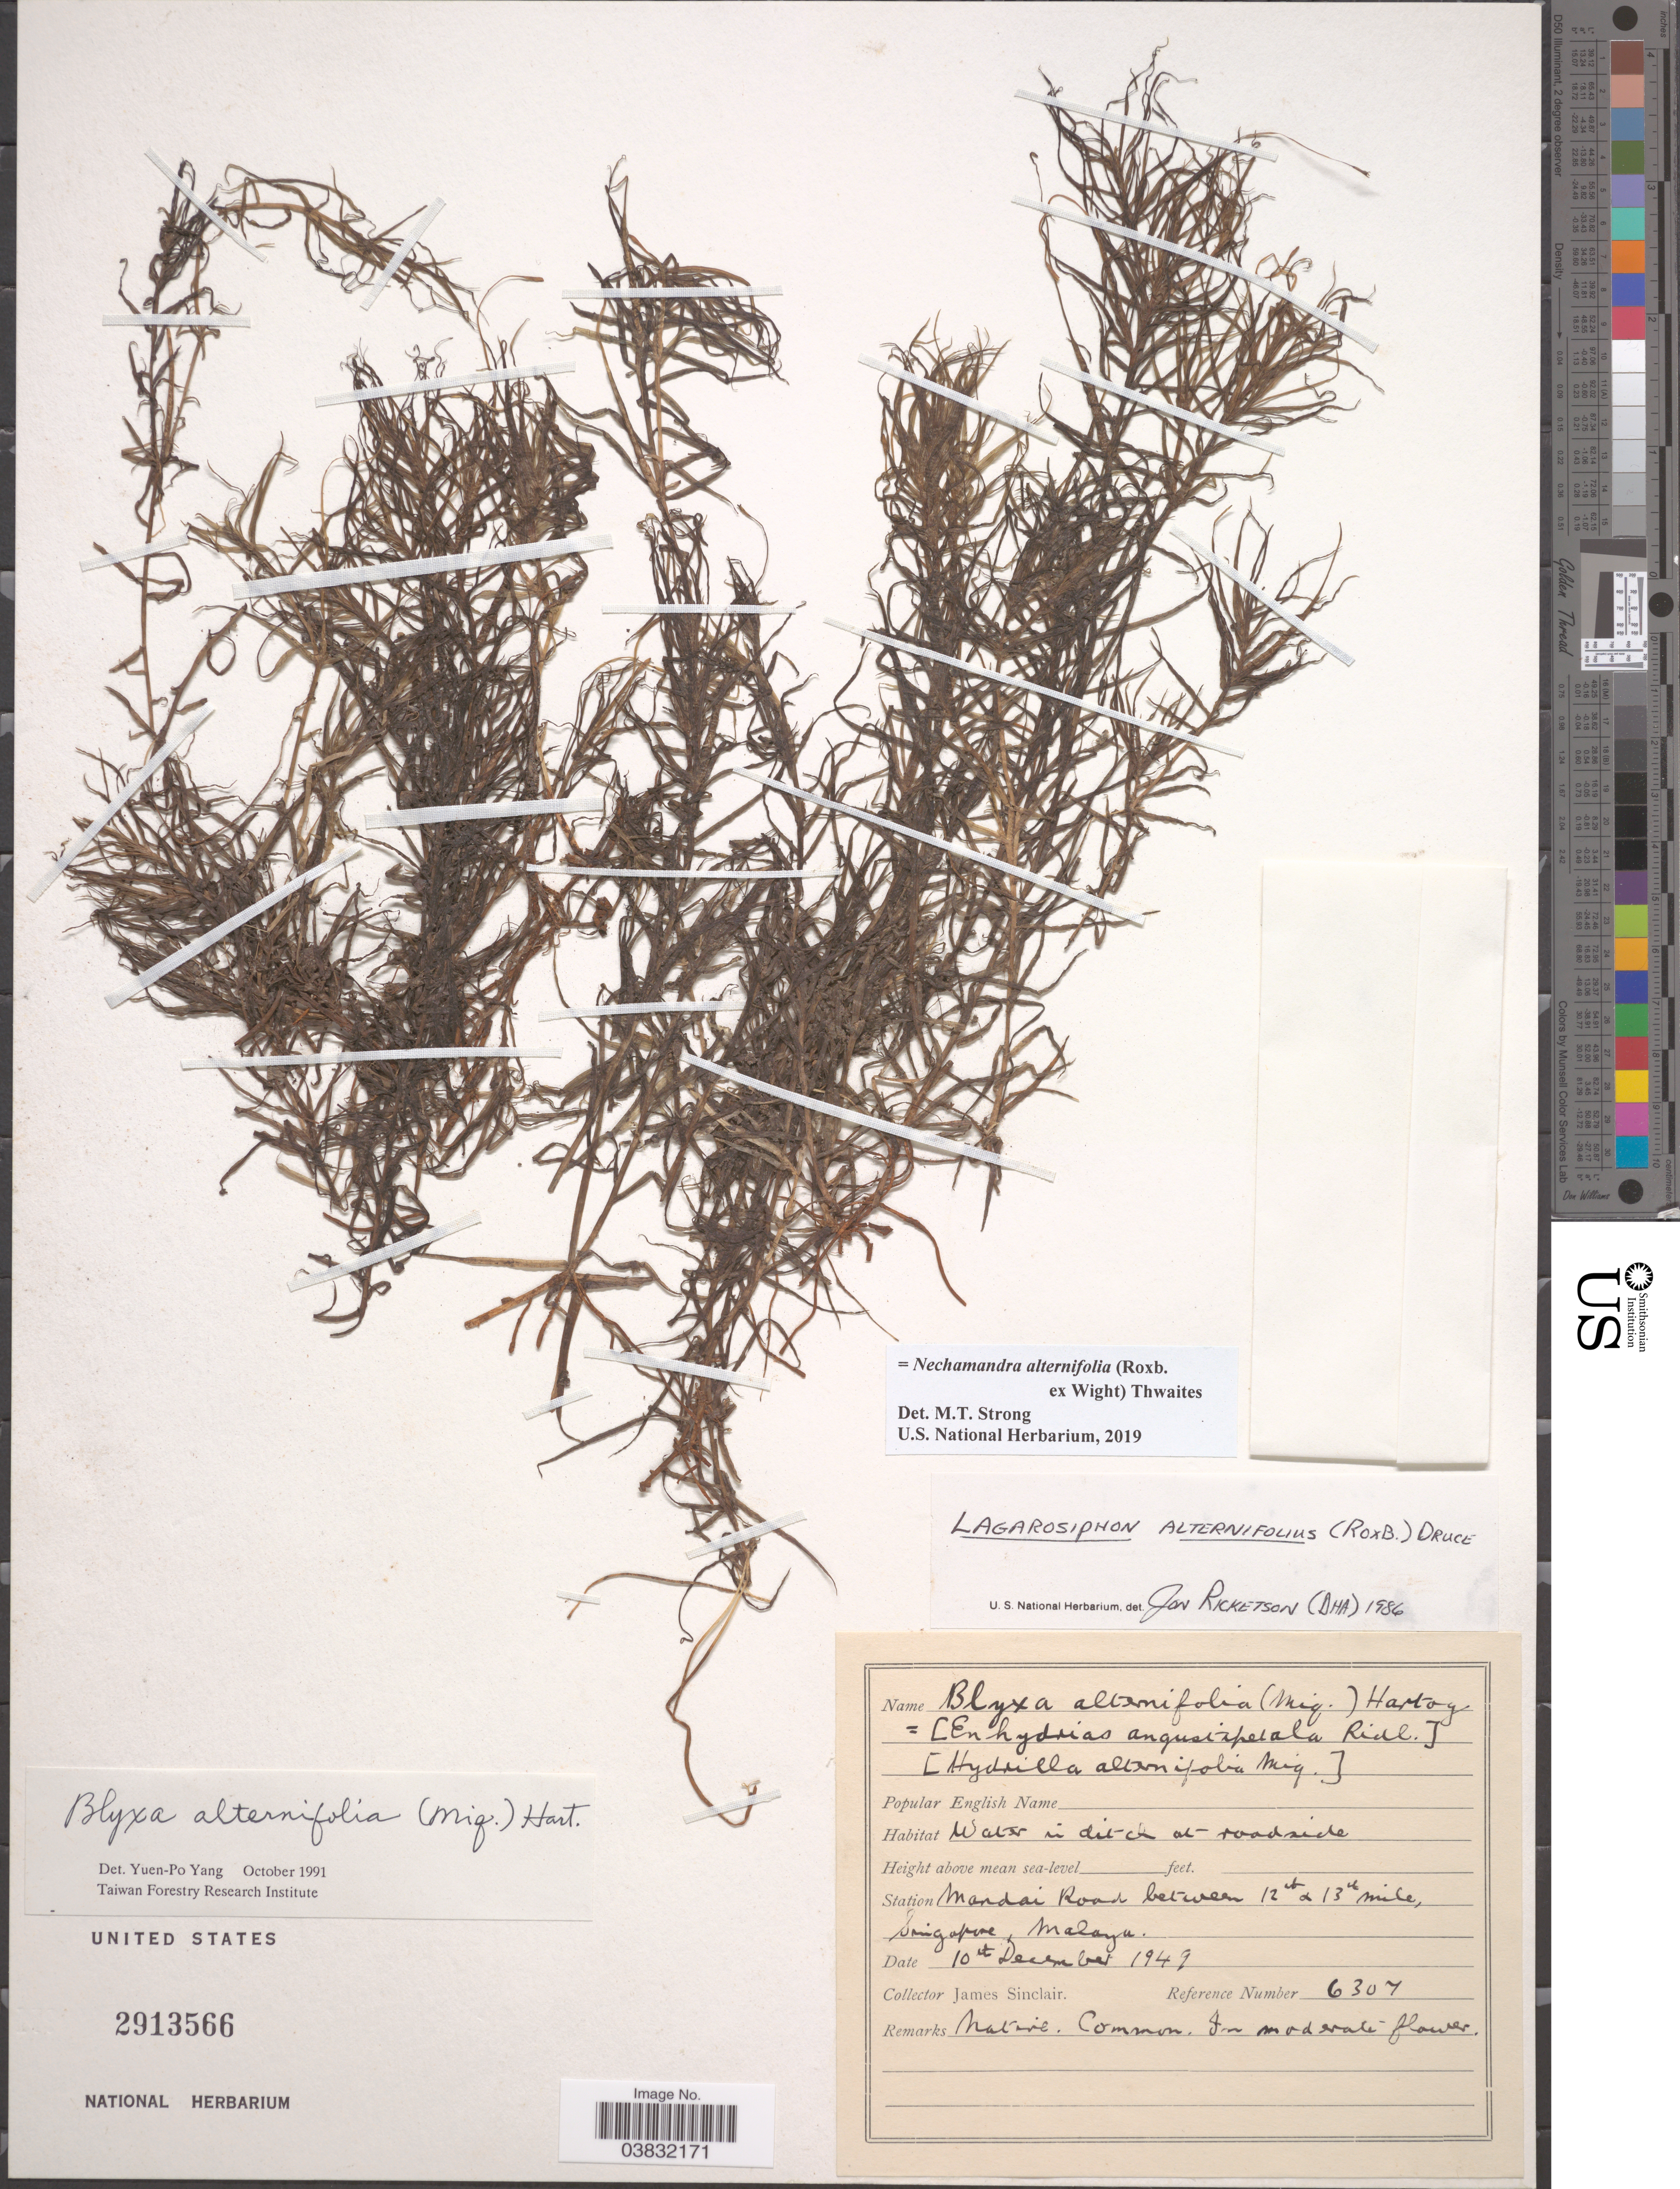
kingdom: Plantae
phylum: Tracheophyta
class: Liliopsida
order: Alismatales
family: Hydrocharitaceae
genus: Nechamandra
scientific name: Nechamandra alternifolia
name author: Thwaites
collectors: J. Sinclair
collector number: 6307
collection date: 1949-12-10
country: Singapore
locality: Station Mandai Road between 12th & 13th mile, Malaya.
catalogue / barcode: US 2913566